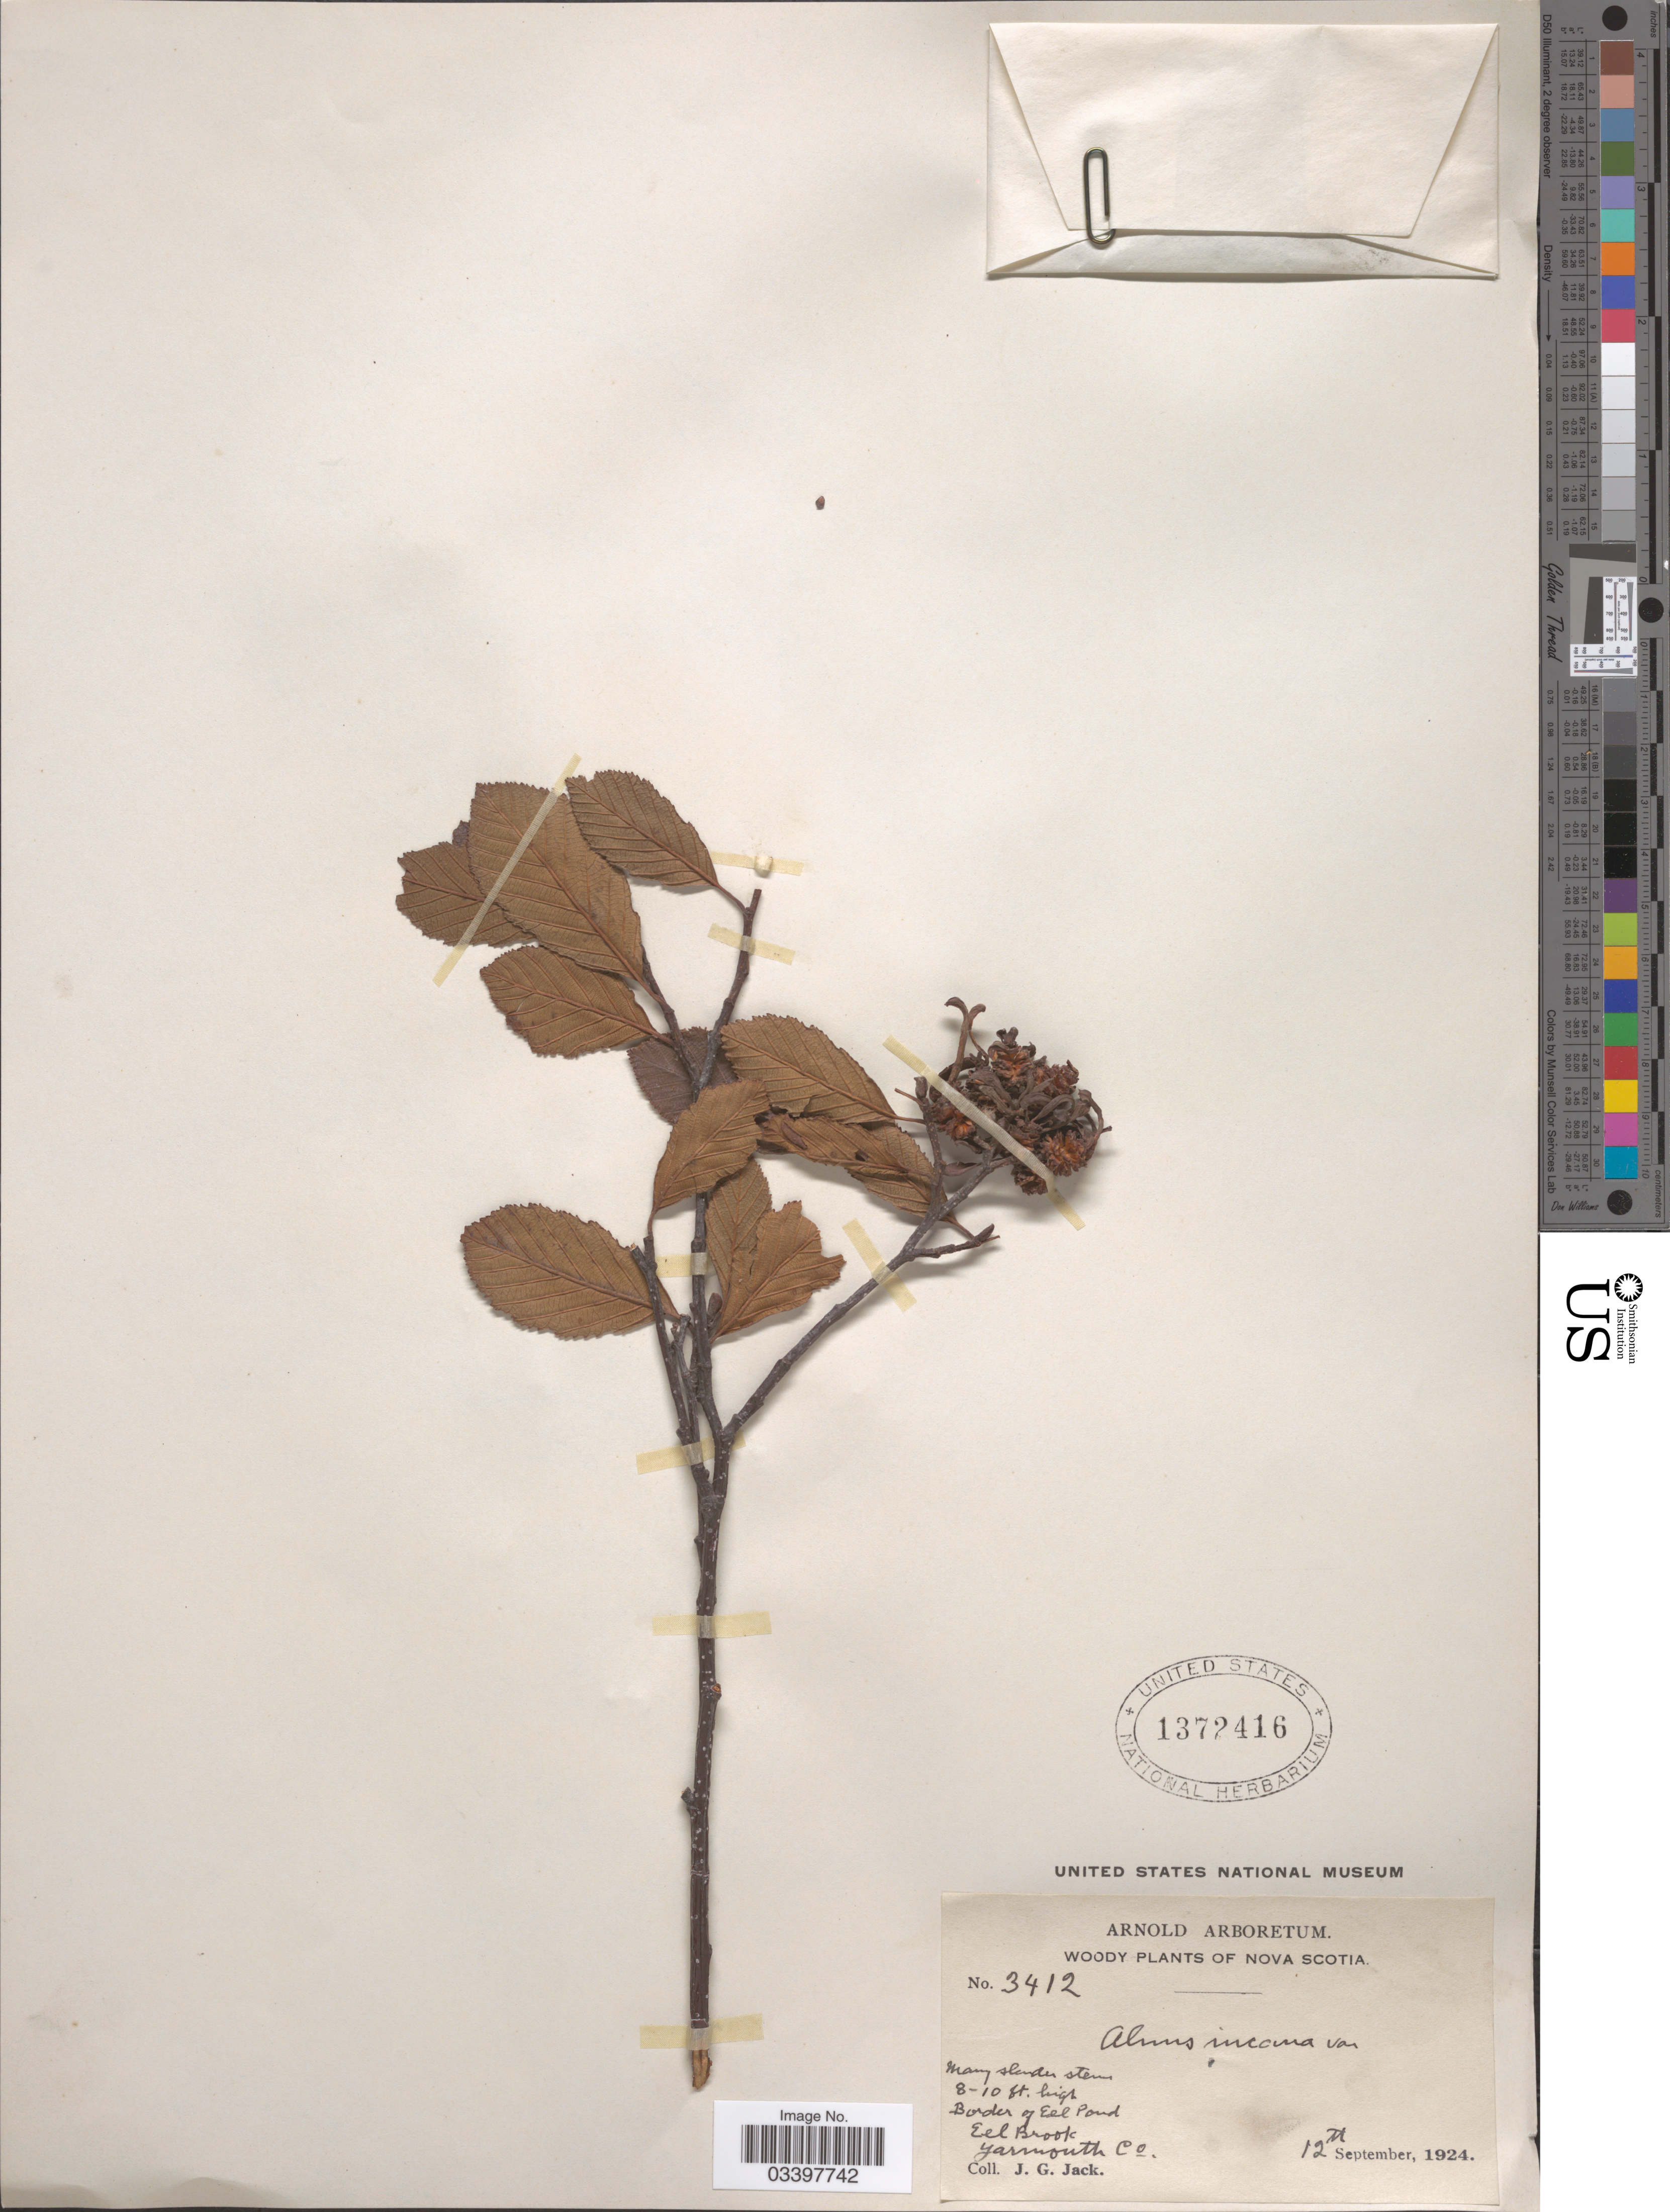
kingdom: Plantae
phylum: Tracheophyta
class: Magnoliopsida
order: Fagales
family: Betulaceae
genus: Alnus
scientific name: Alnus incana subsp. rugosa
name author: (Du Roi) R.T. Clausen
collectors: J. G. Jack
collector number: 3412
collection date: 1924-09-12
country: Canada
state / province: Nova Scotia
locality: Border of Eel Pond, Eel Brook, Yarmouth Co.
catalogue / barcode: US 1372416